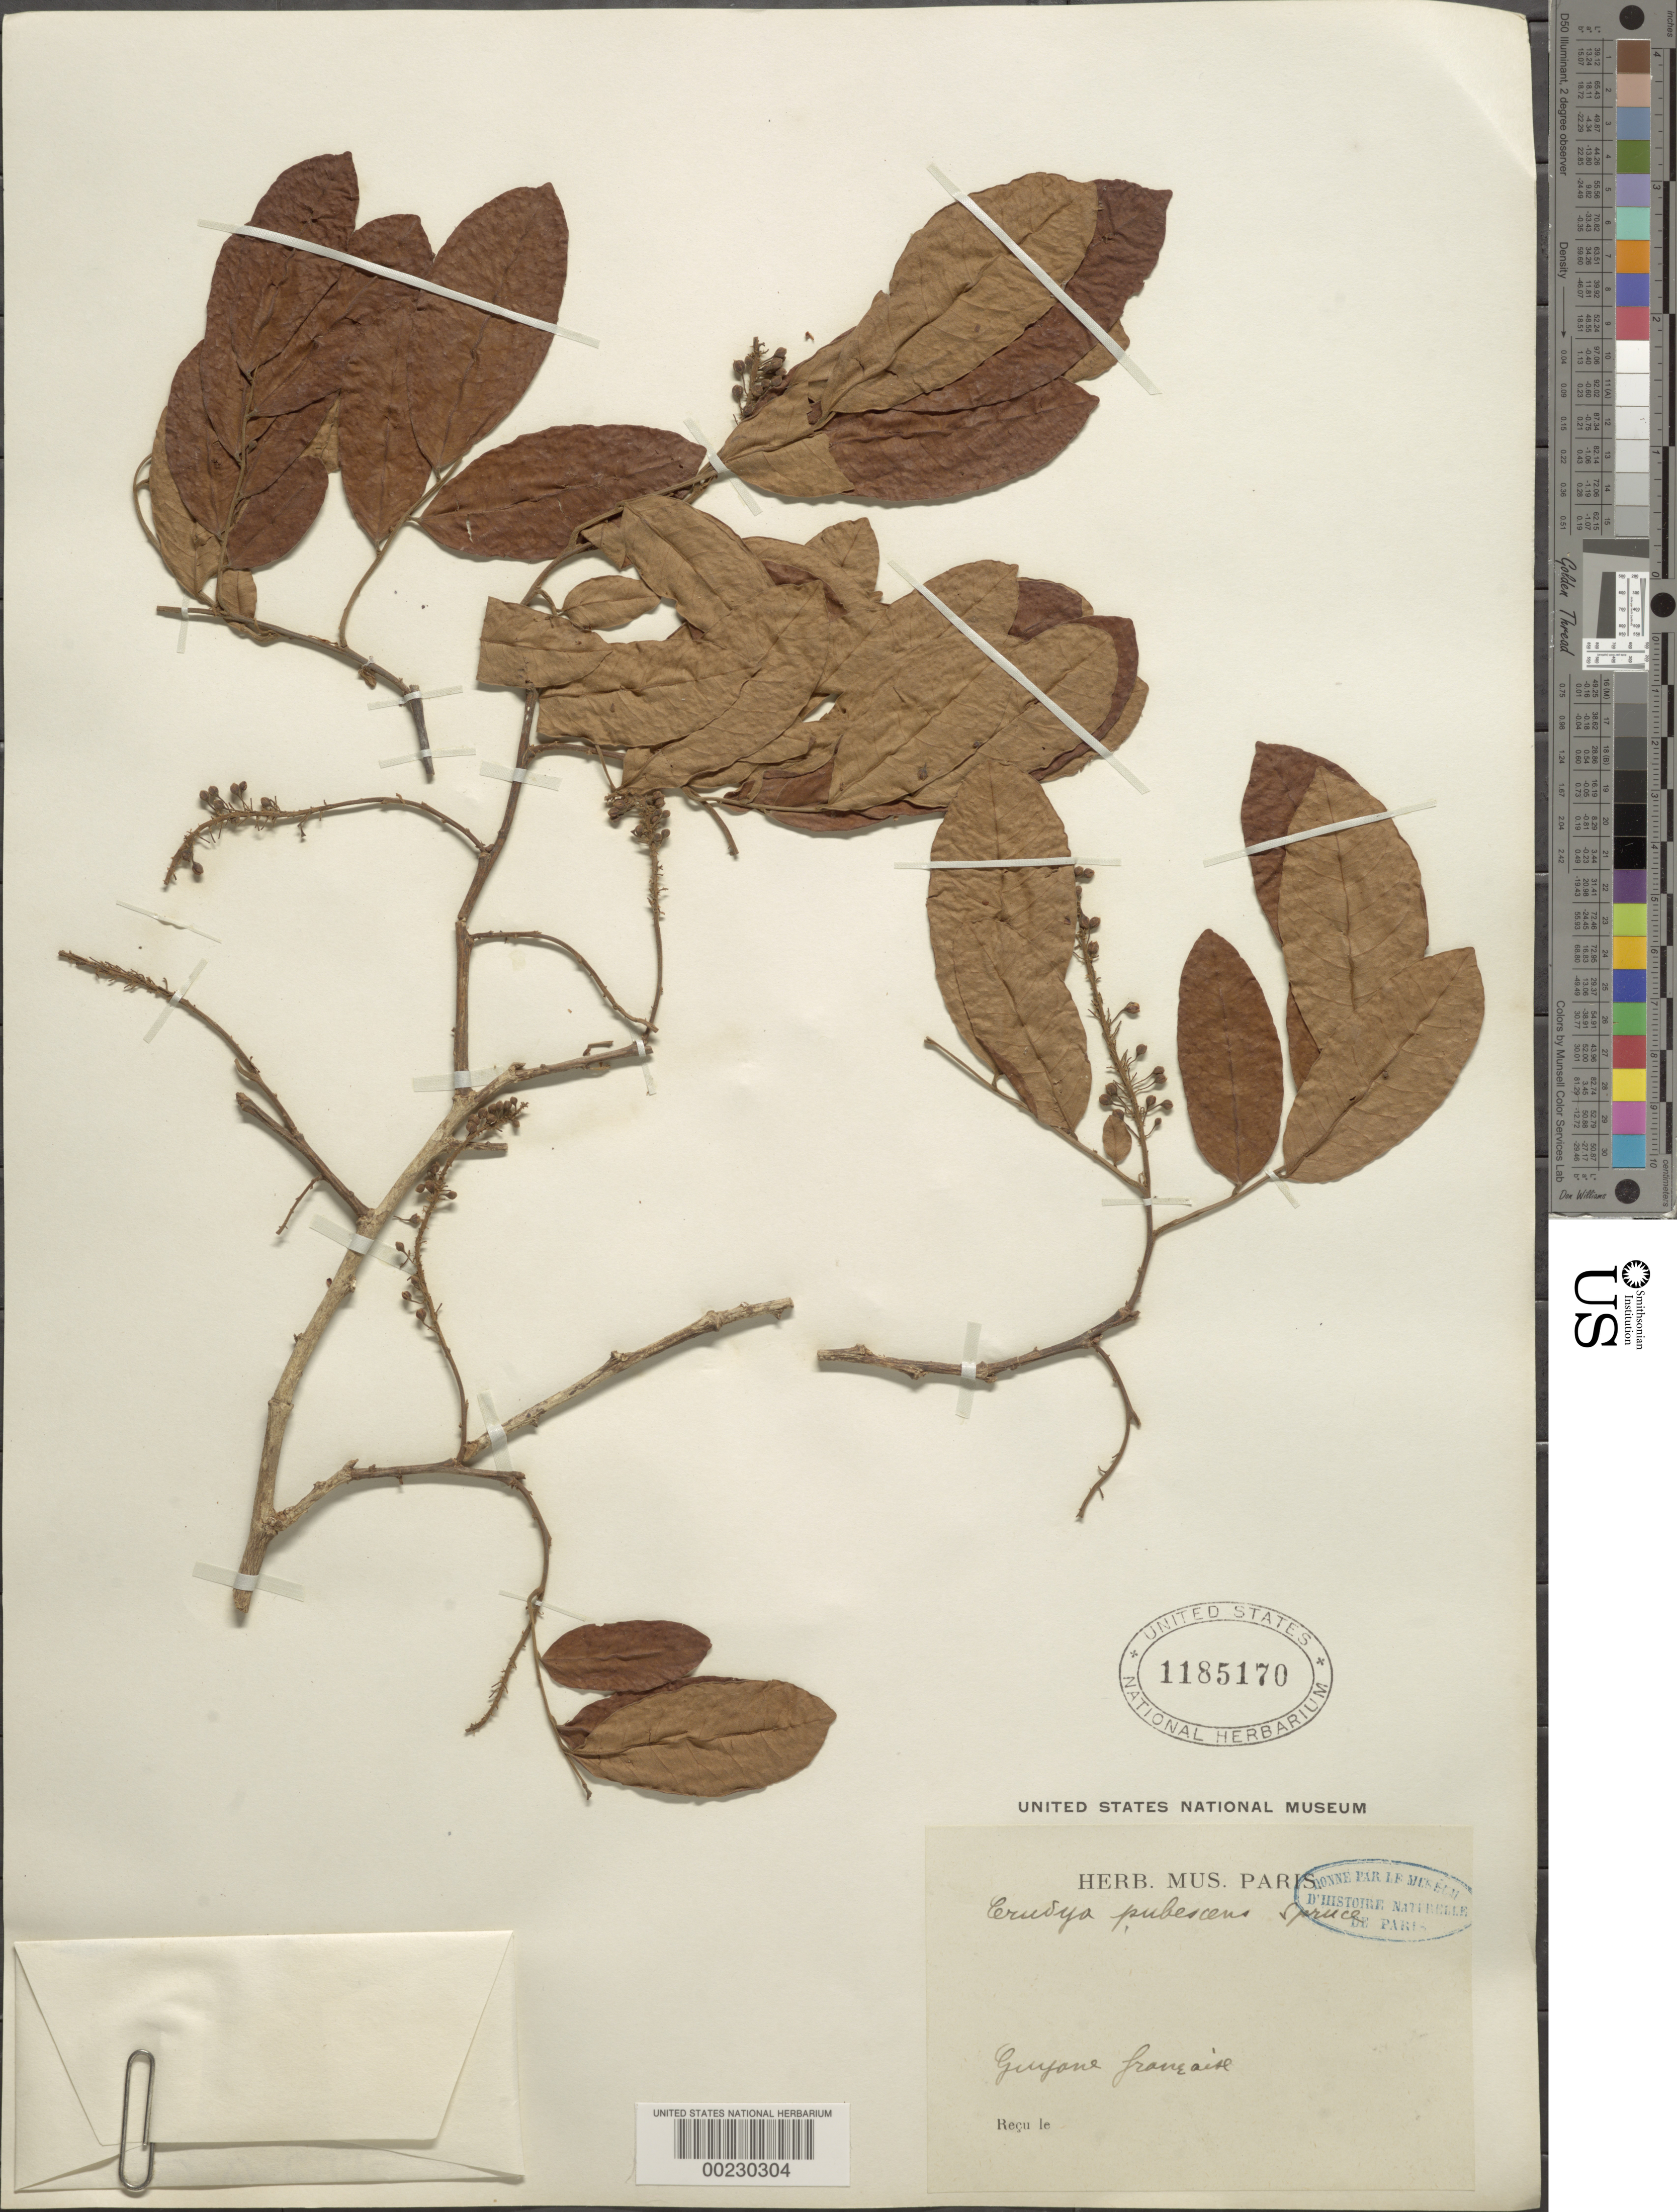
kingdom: Plantae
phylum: Tracheophyta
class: Magnoliopsida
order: Fabales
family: Fabaceae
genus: Crudia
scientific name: Crudia pubescens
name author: Spruce ex Benth. in Mart.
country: French Guiana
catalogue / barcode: US 1185170